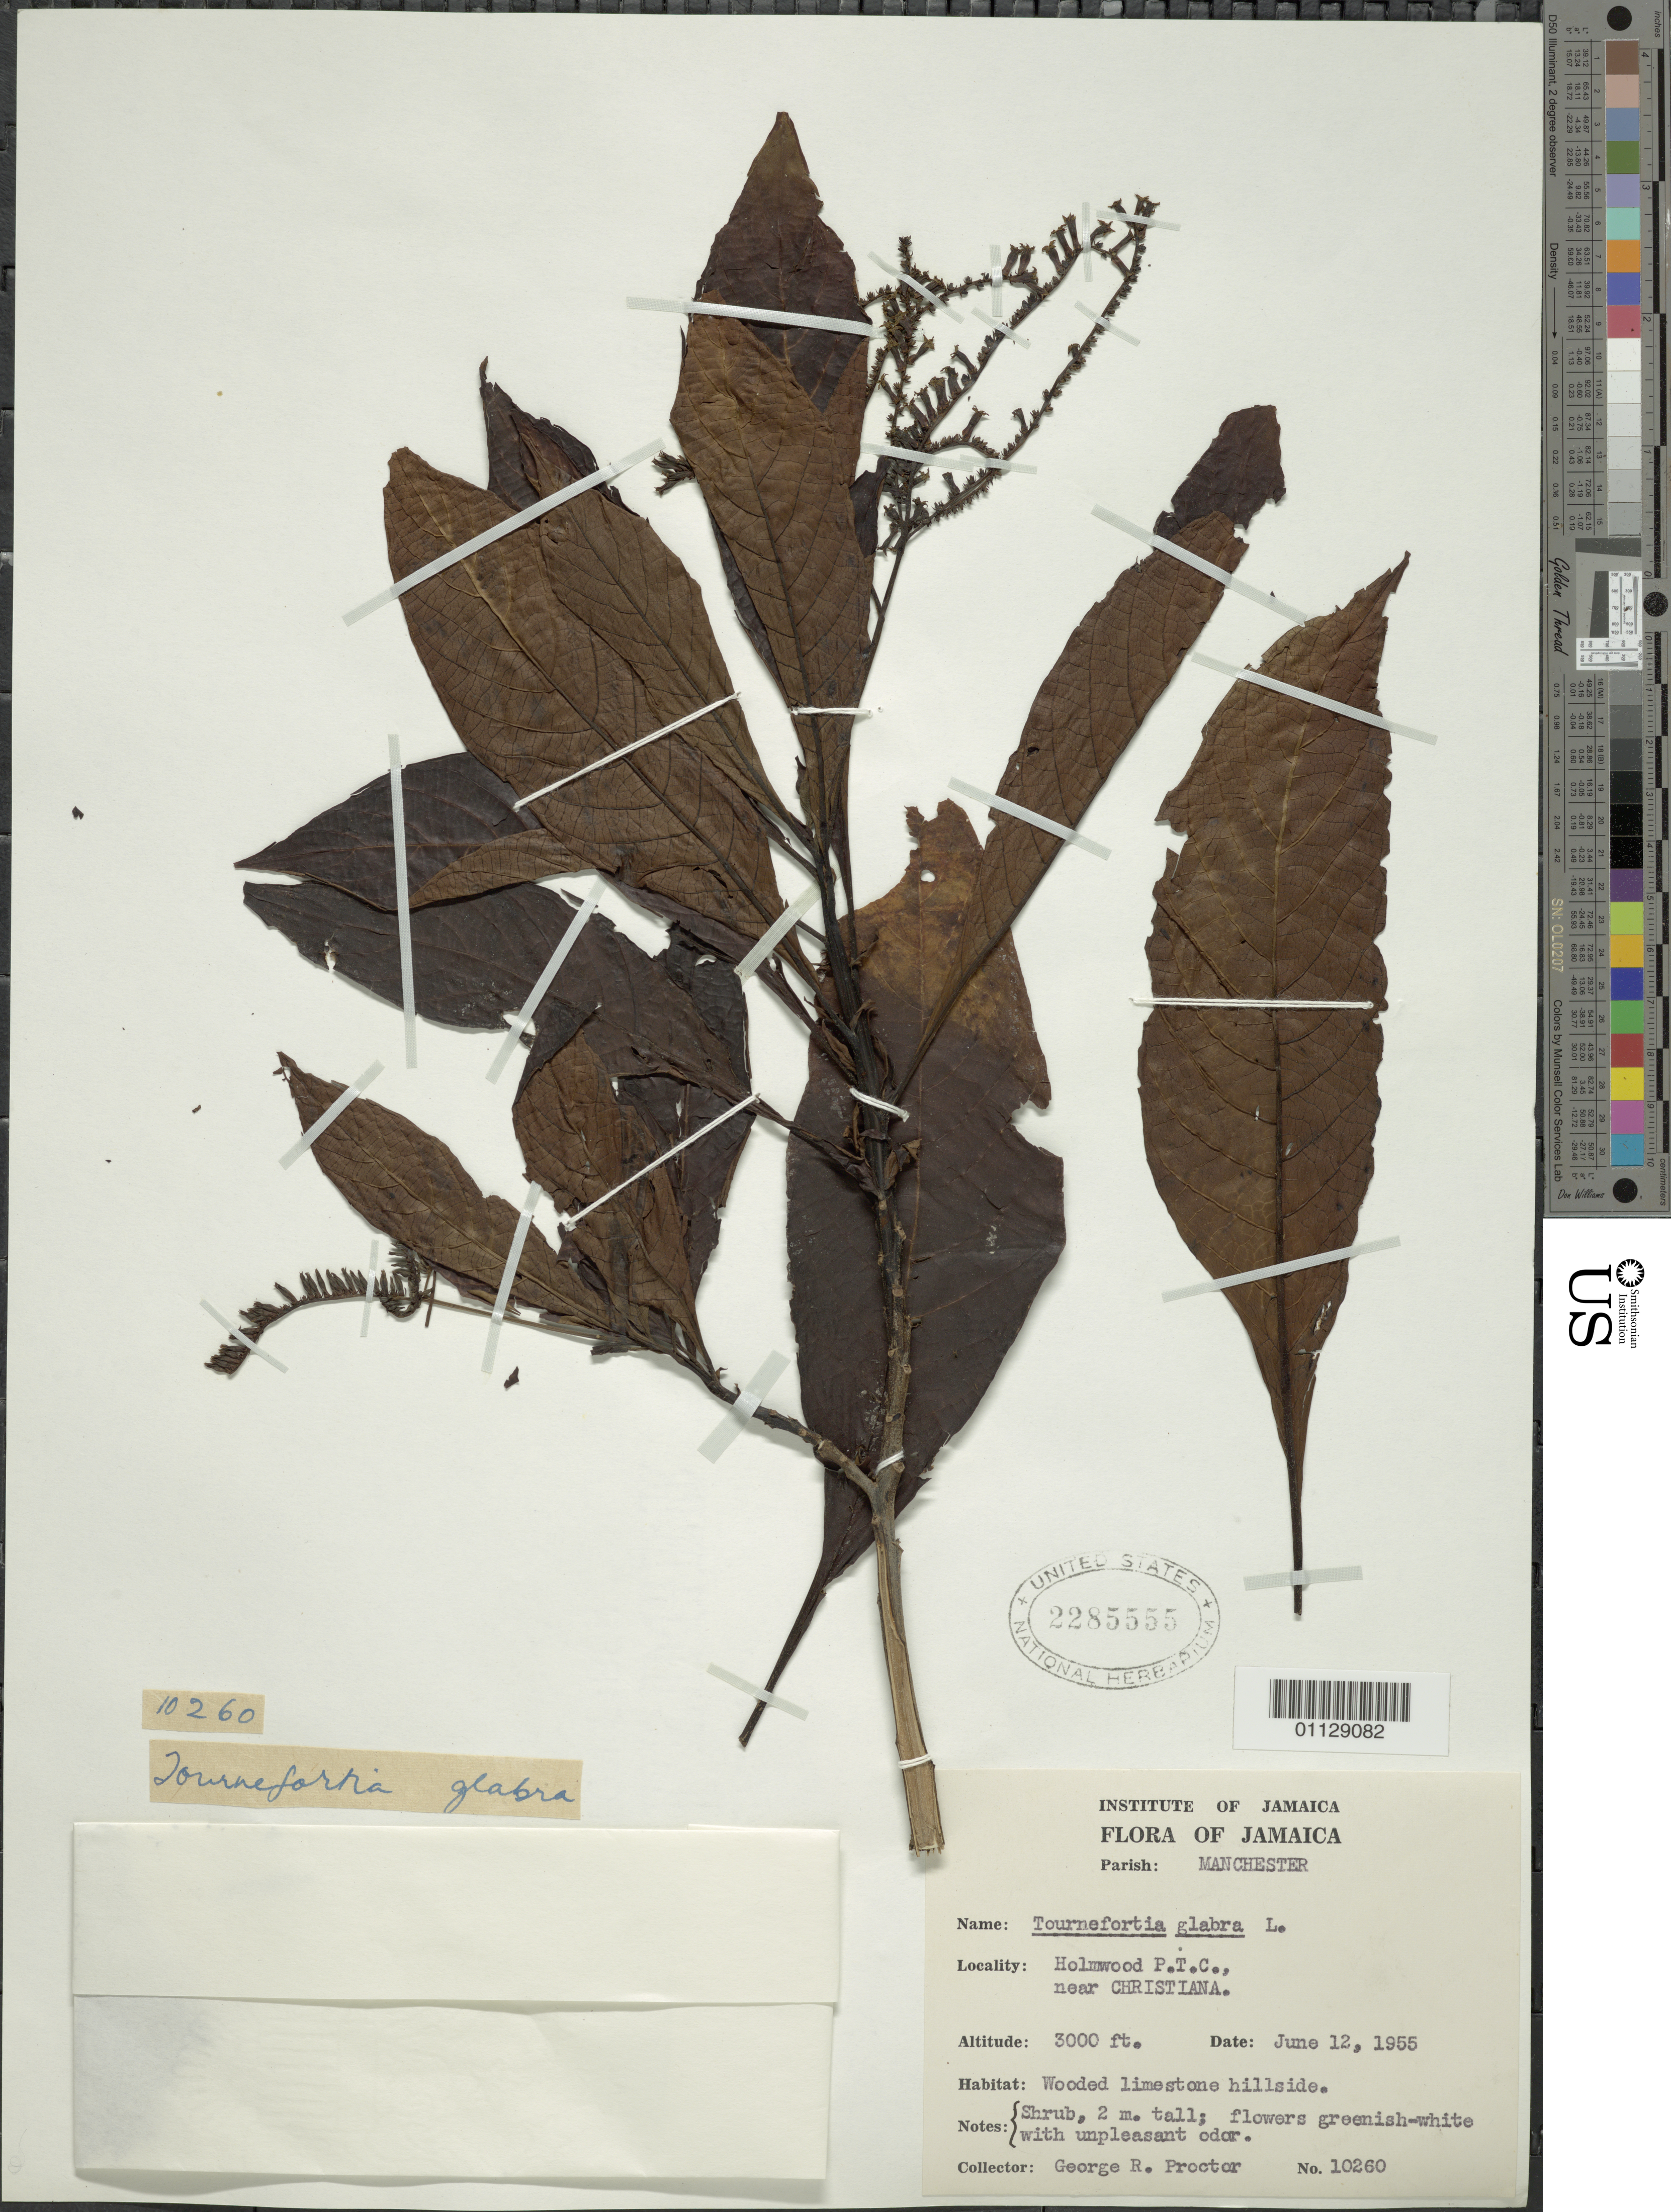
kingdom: Plantae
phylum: Tracheophyta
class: Magnoliopsida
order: Boraginales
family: Heliotropiaceae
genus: Tournefortia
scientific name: Tournefortia glabra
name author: L.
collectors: G. R. Proctor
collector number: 10260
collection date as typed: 12 Jun 1955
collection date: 1955-06-12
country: Jamaica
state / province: Manchester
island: Jamaica I.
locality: Holmwood P.T.C near Christina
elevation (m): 914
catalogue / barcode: US 2285555